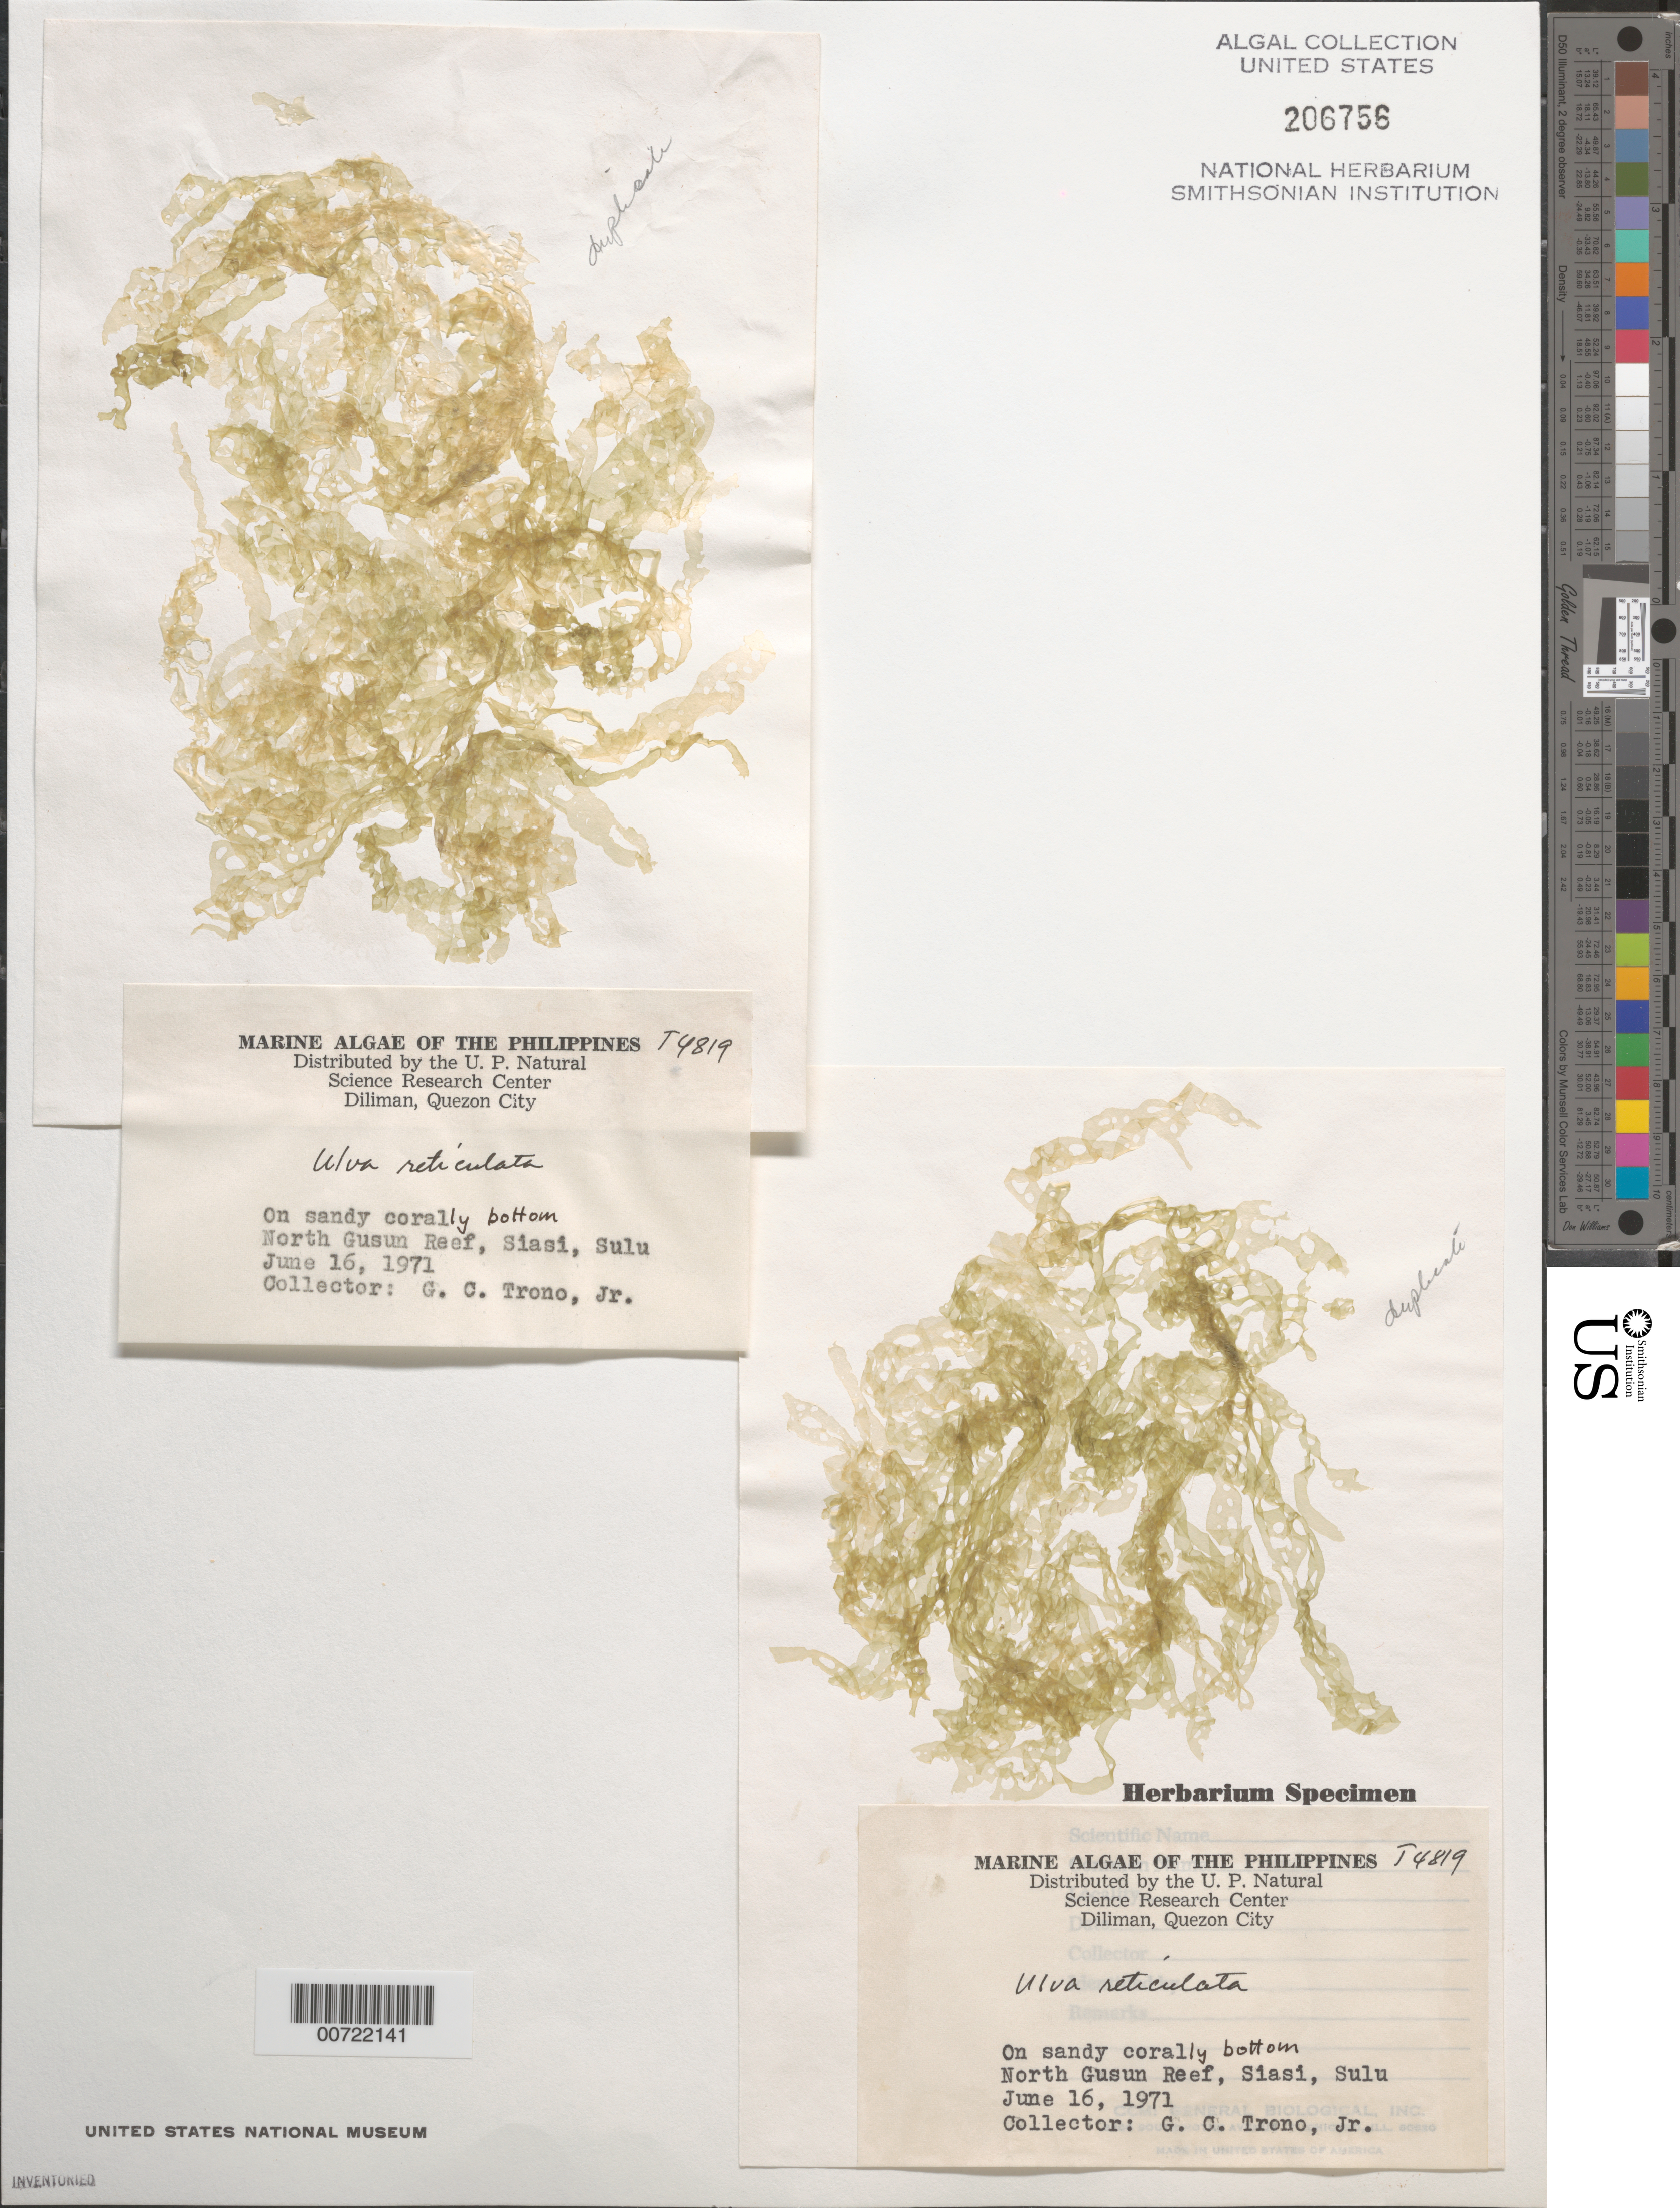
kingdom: Plantae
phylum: Chlorophyta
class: Ulvophyceae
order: Ulvales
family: Ulvaceae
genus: Ulva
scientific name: Ulva reticulata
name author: Forssk.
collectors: G. Trono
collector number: T4819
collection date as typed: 16 Jun 1971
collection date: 1971-06-16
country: Philippines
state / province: Muslim Mindanao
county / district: Sulu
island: Siasi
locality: North Gusun Reef, Siasi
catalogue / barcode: US 206756